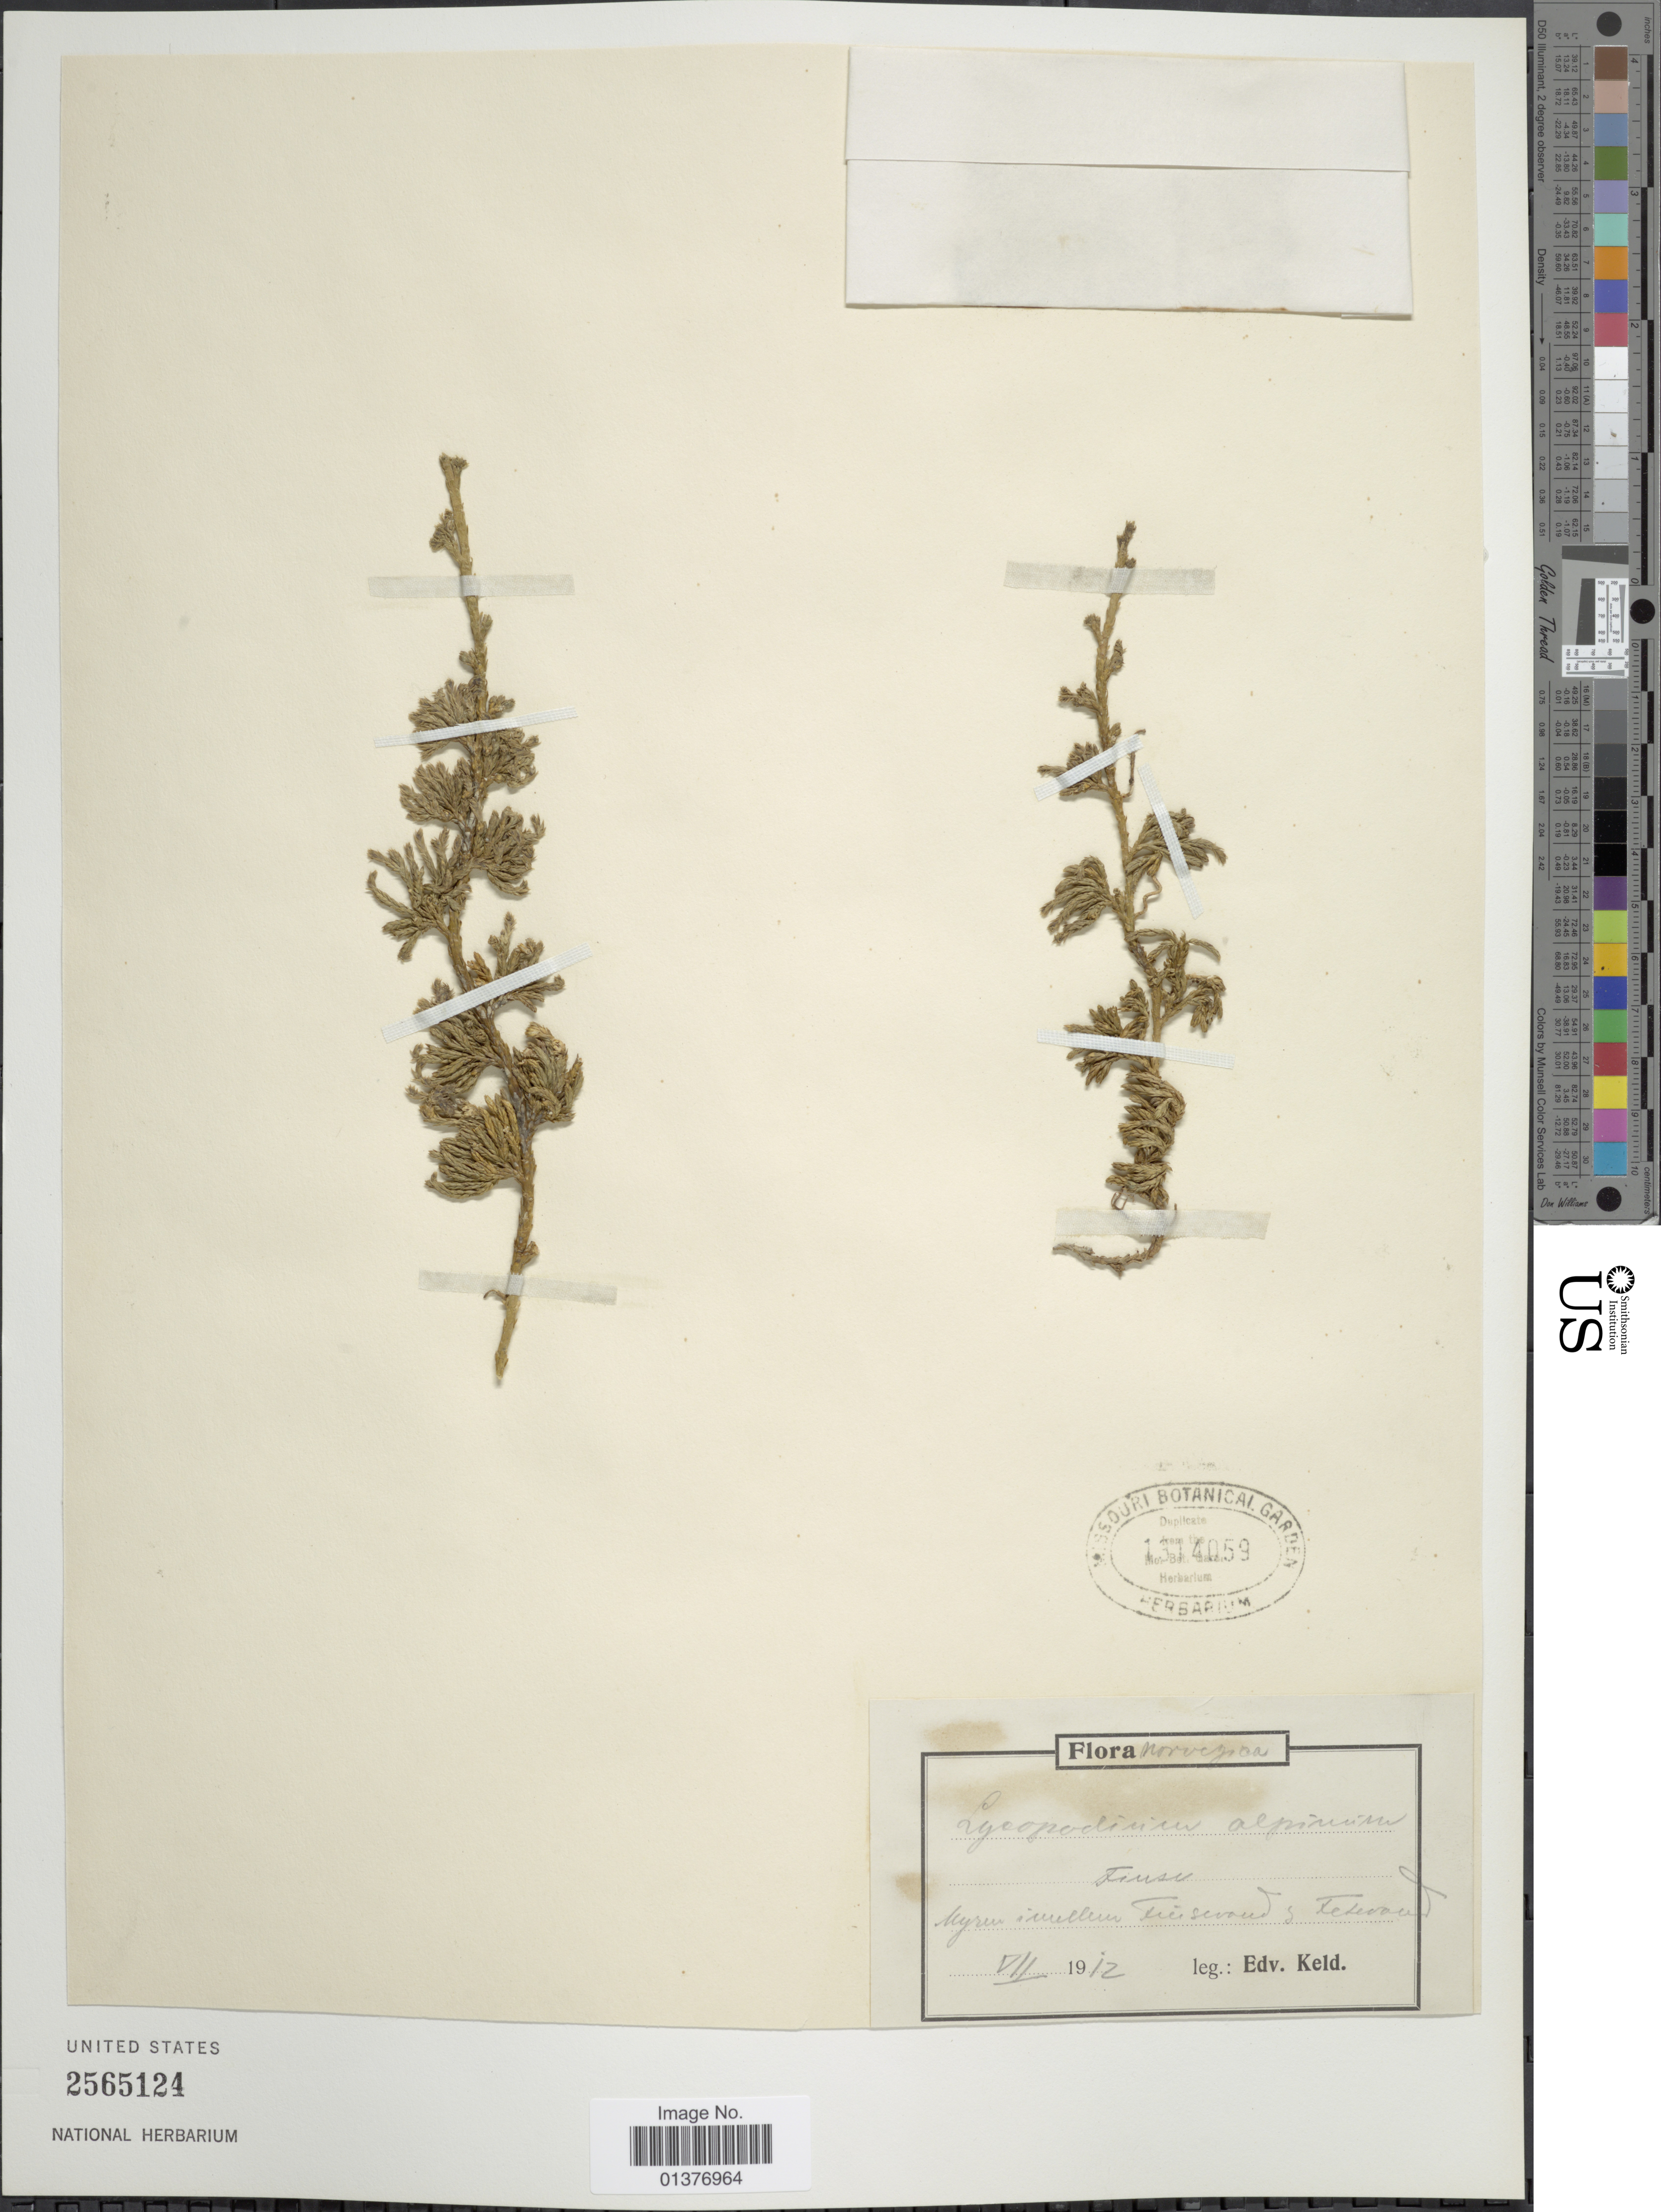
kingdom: Plantae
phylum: Tracheophyta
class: Lycopodiopsida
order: Lycopodiales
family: Lycopodiaceae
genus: Diphasiastrum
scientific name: Diphasiastrum alpinum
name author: (L.) Holub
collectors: Keld. Edv.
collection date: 1912-07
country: Norway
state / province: Hordaland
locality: Finse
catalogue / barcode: US 2565124